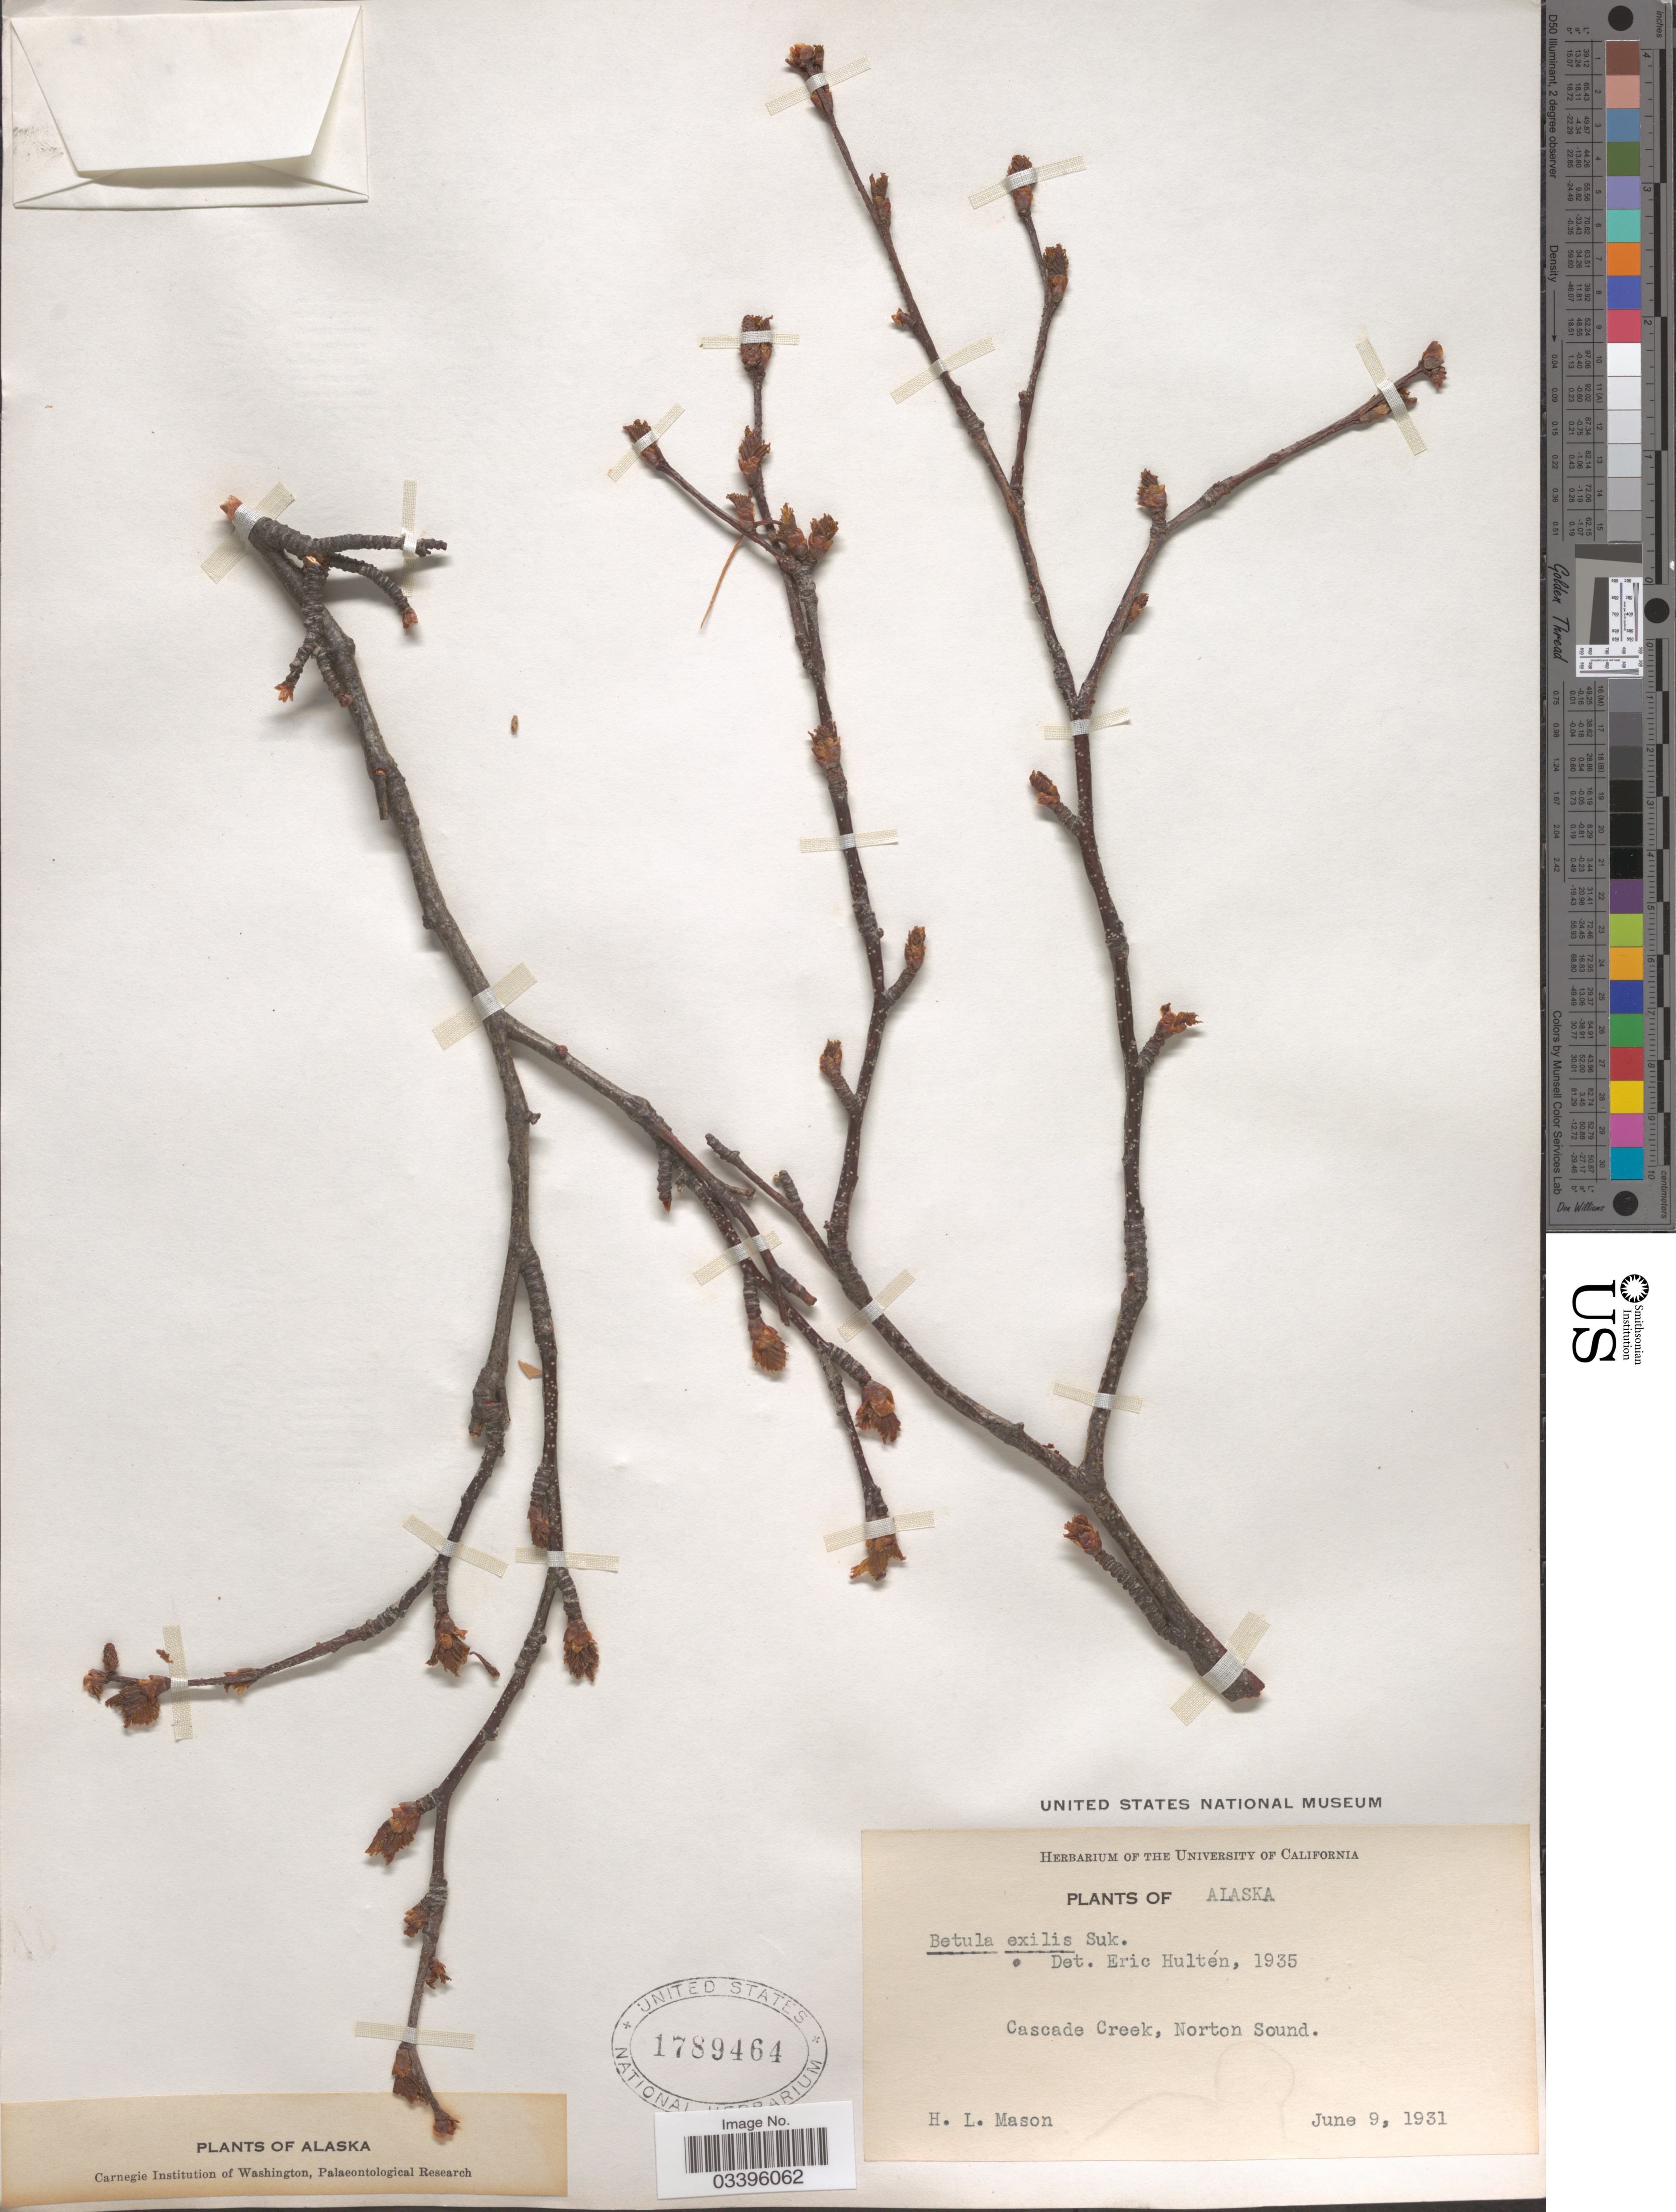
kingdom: Plantae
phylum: Tracheophyta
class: Magnoliopsida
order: Fagales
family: Betulaceae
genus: Betula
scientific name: Betula nana subsp. exilis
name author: L.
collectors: H. L. Mason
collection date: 1931-06-09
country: United States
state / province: Alaska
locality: Cascade Creek, Norton Sound.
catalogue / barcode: US 1789464